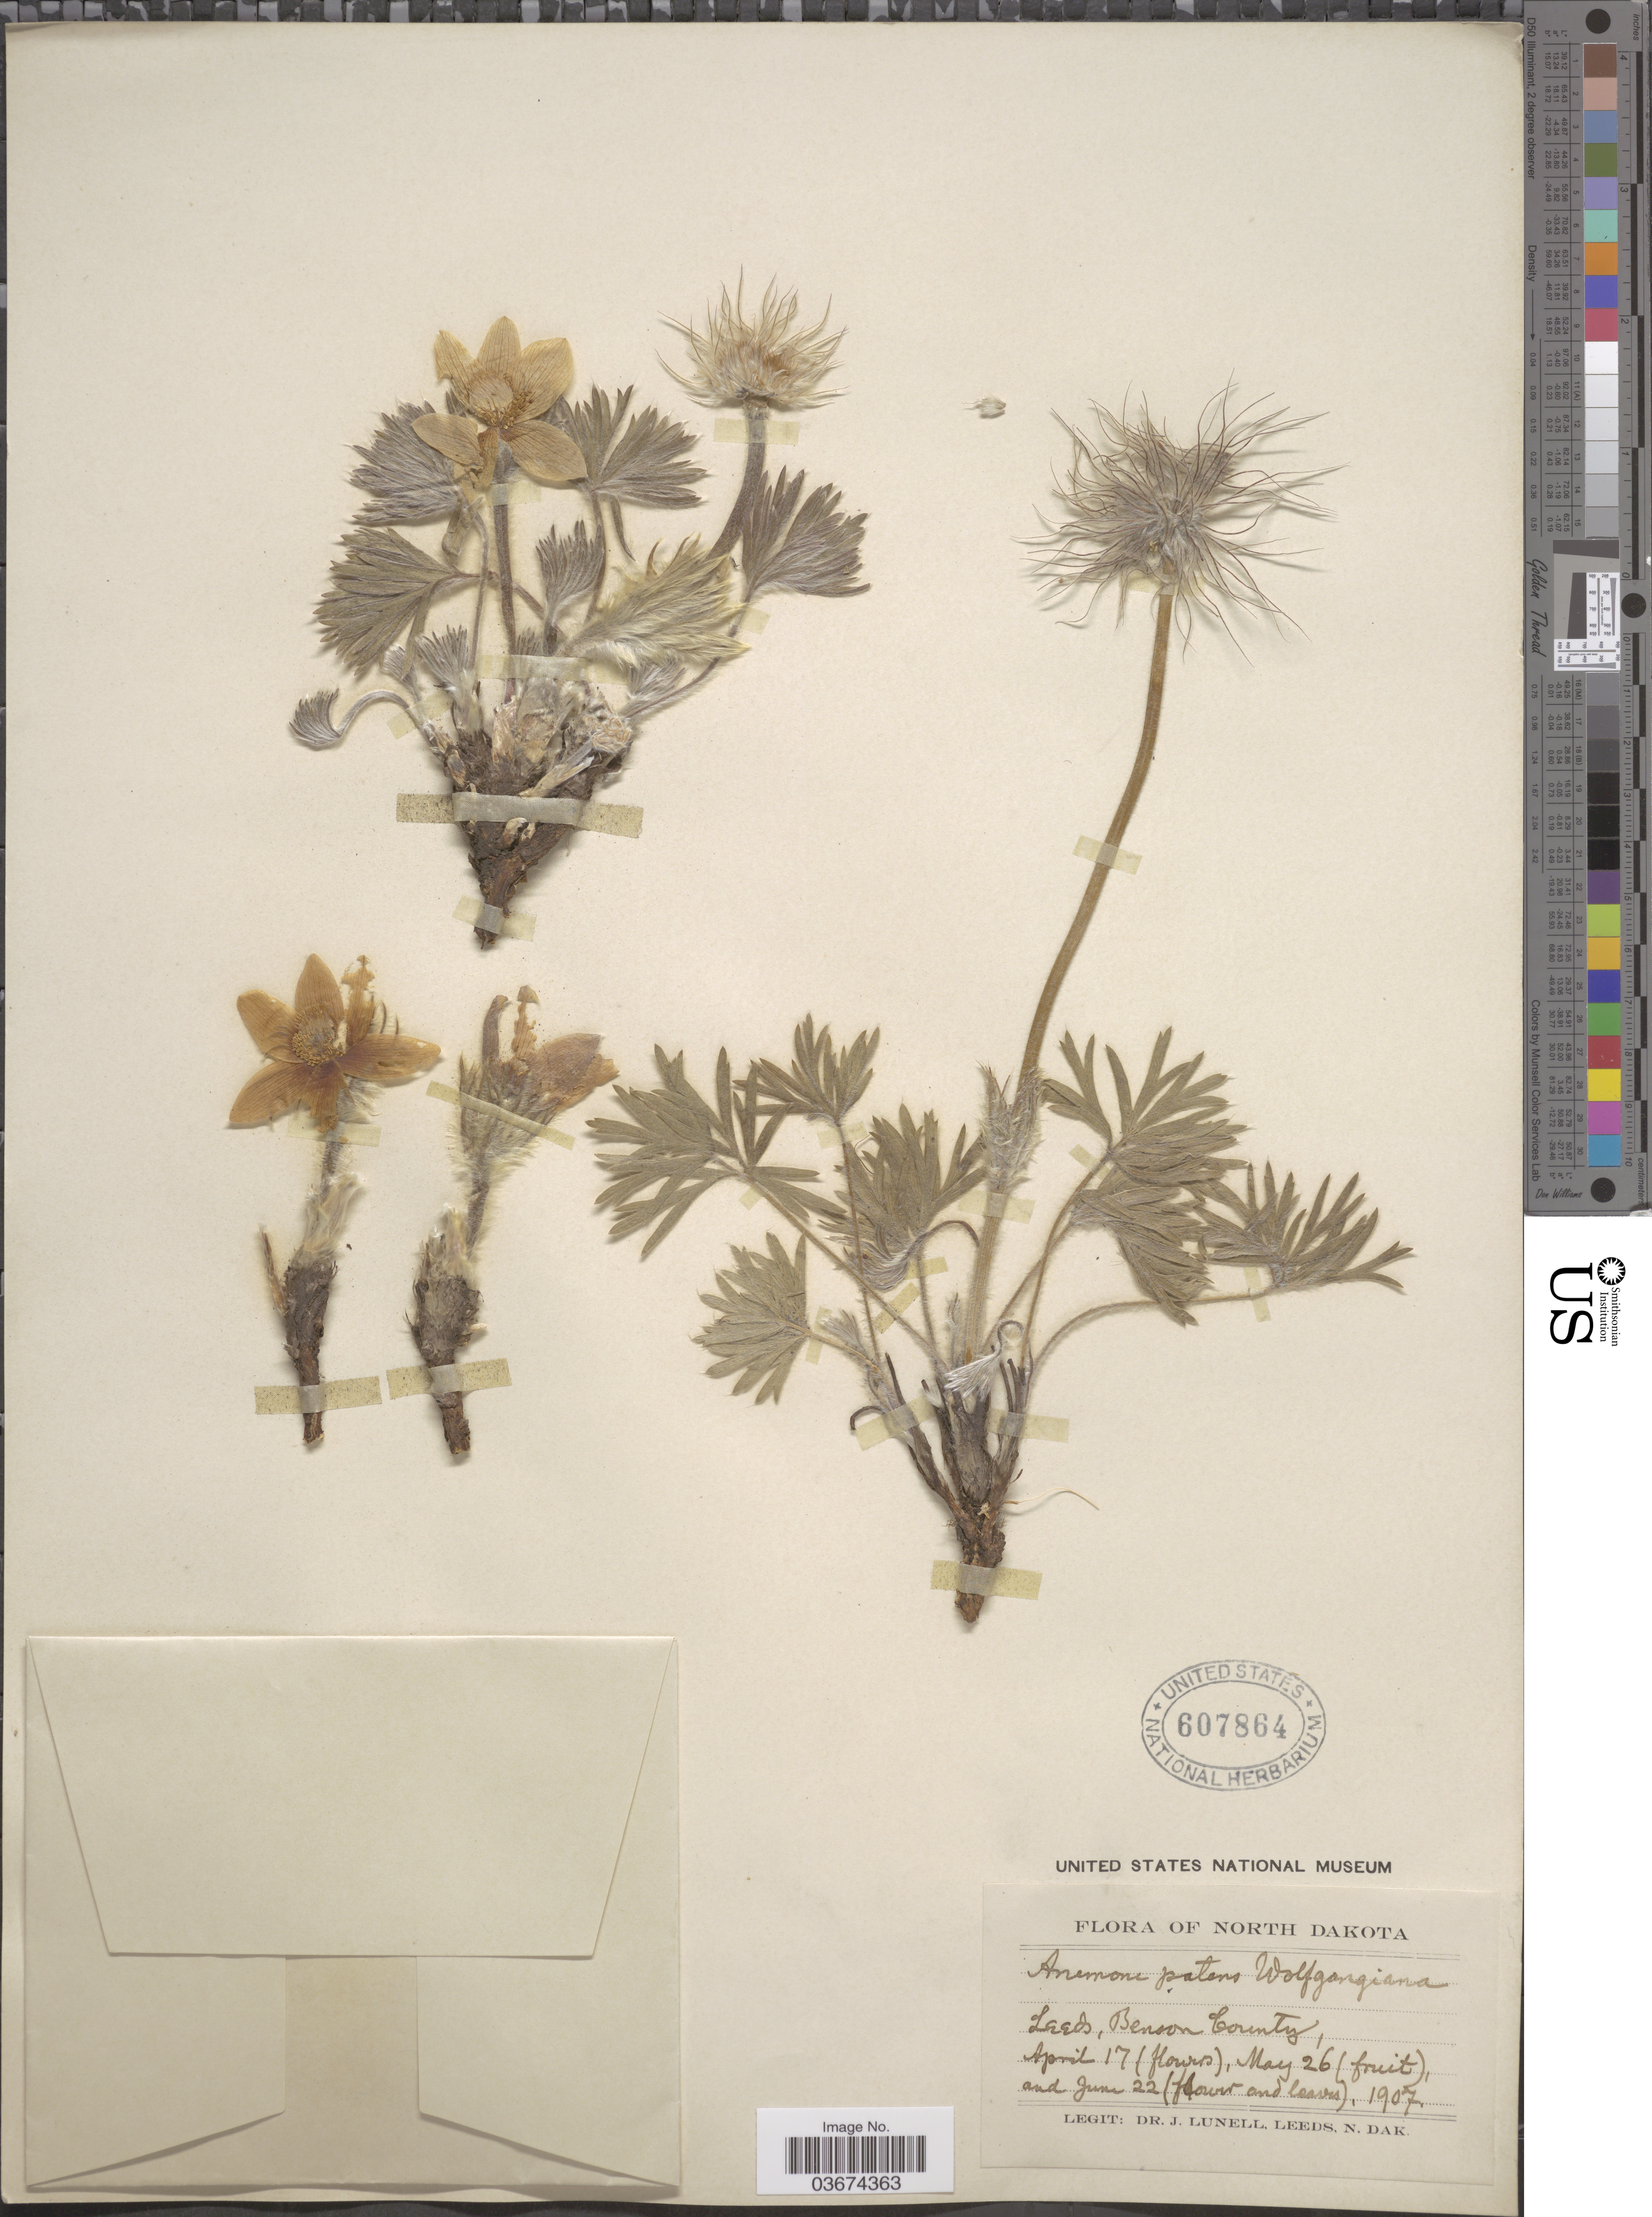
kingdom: Plantae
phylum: Tracheophyta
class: Magnoliopsida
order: Ranunculales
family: Ranunculaceae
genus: Pulsatilla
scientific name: Pulsatilla nuttalliana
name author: (DC.) Bercht. & J. Presl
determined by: Strong, Mark T., (BOT), Smithsonian Institution - National Museum of Natural History (UNITED STATES)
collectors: J. Lunell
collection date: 1907-04-17/1907-06-22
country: United States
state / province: North Dakota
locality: Leeds, Benson County.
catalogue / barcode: US 607864